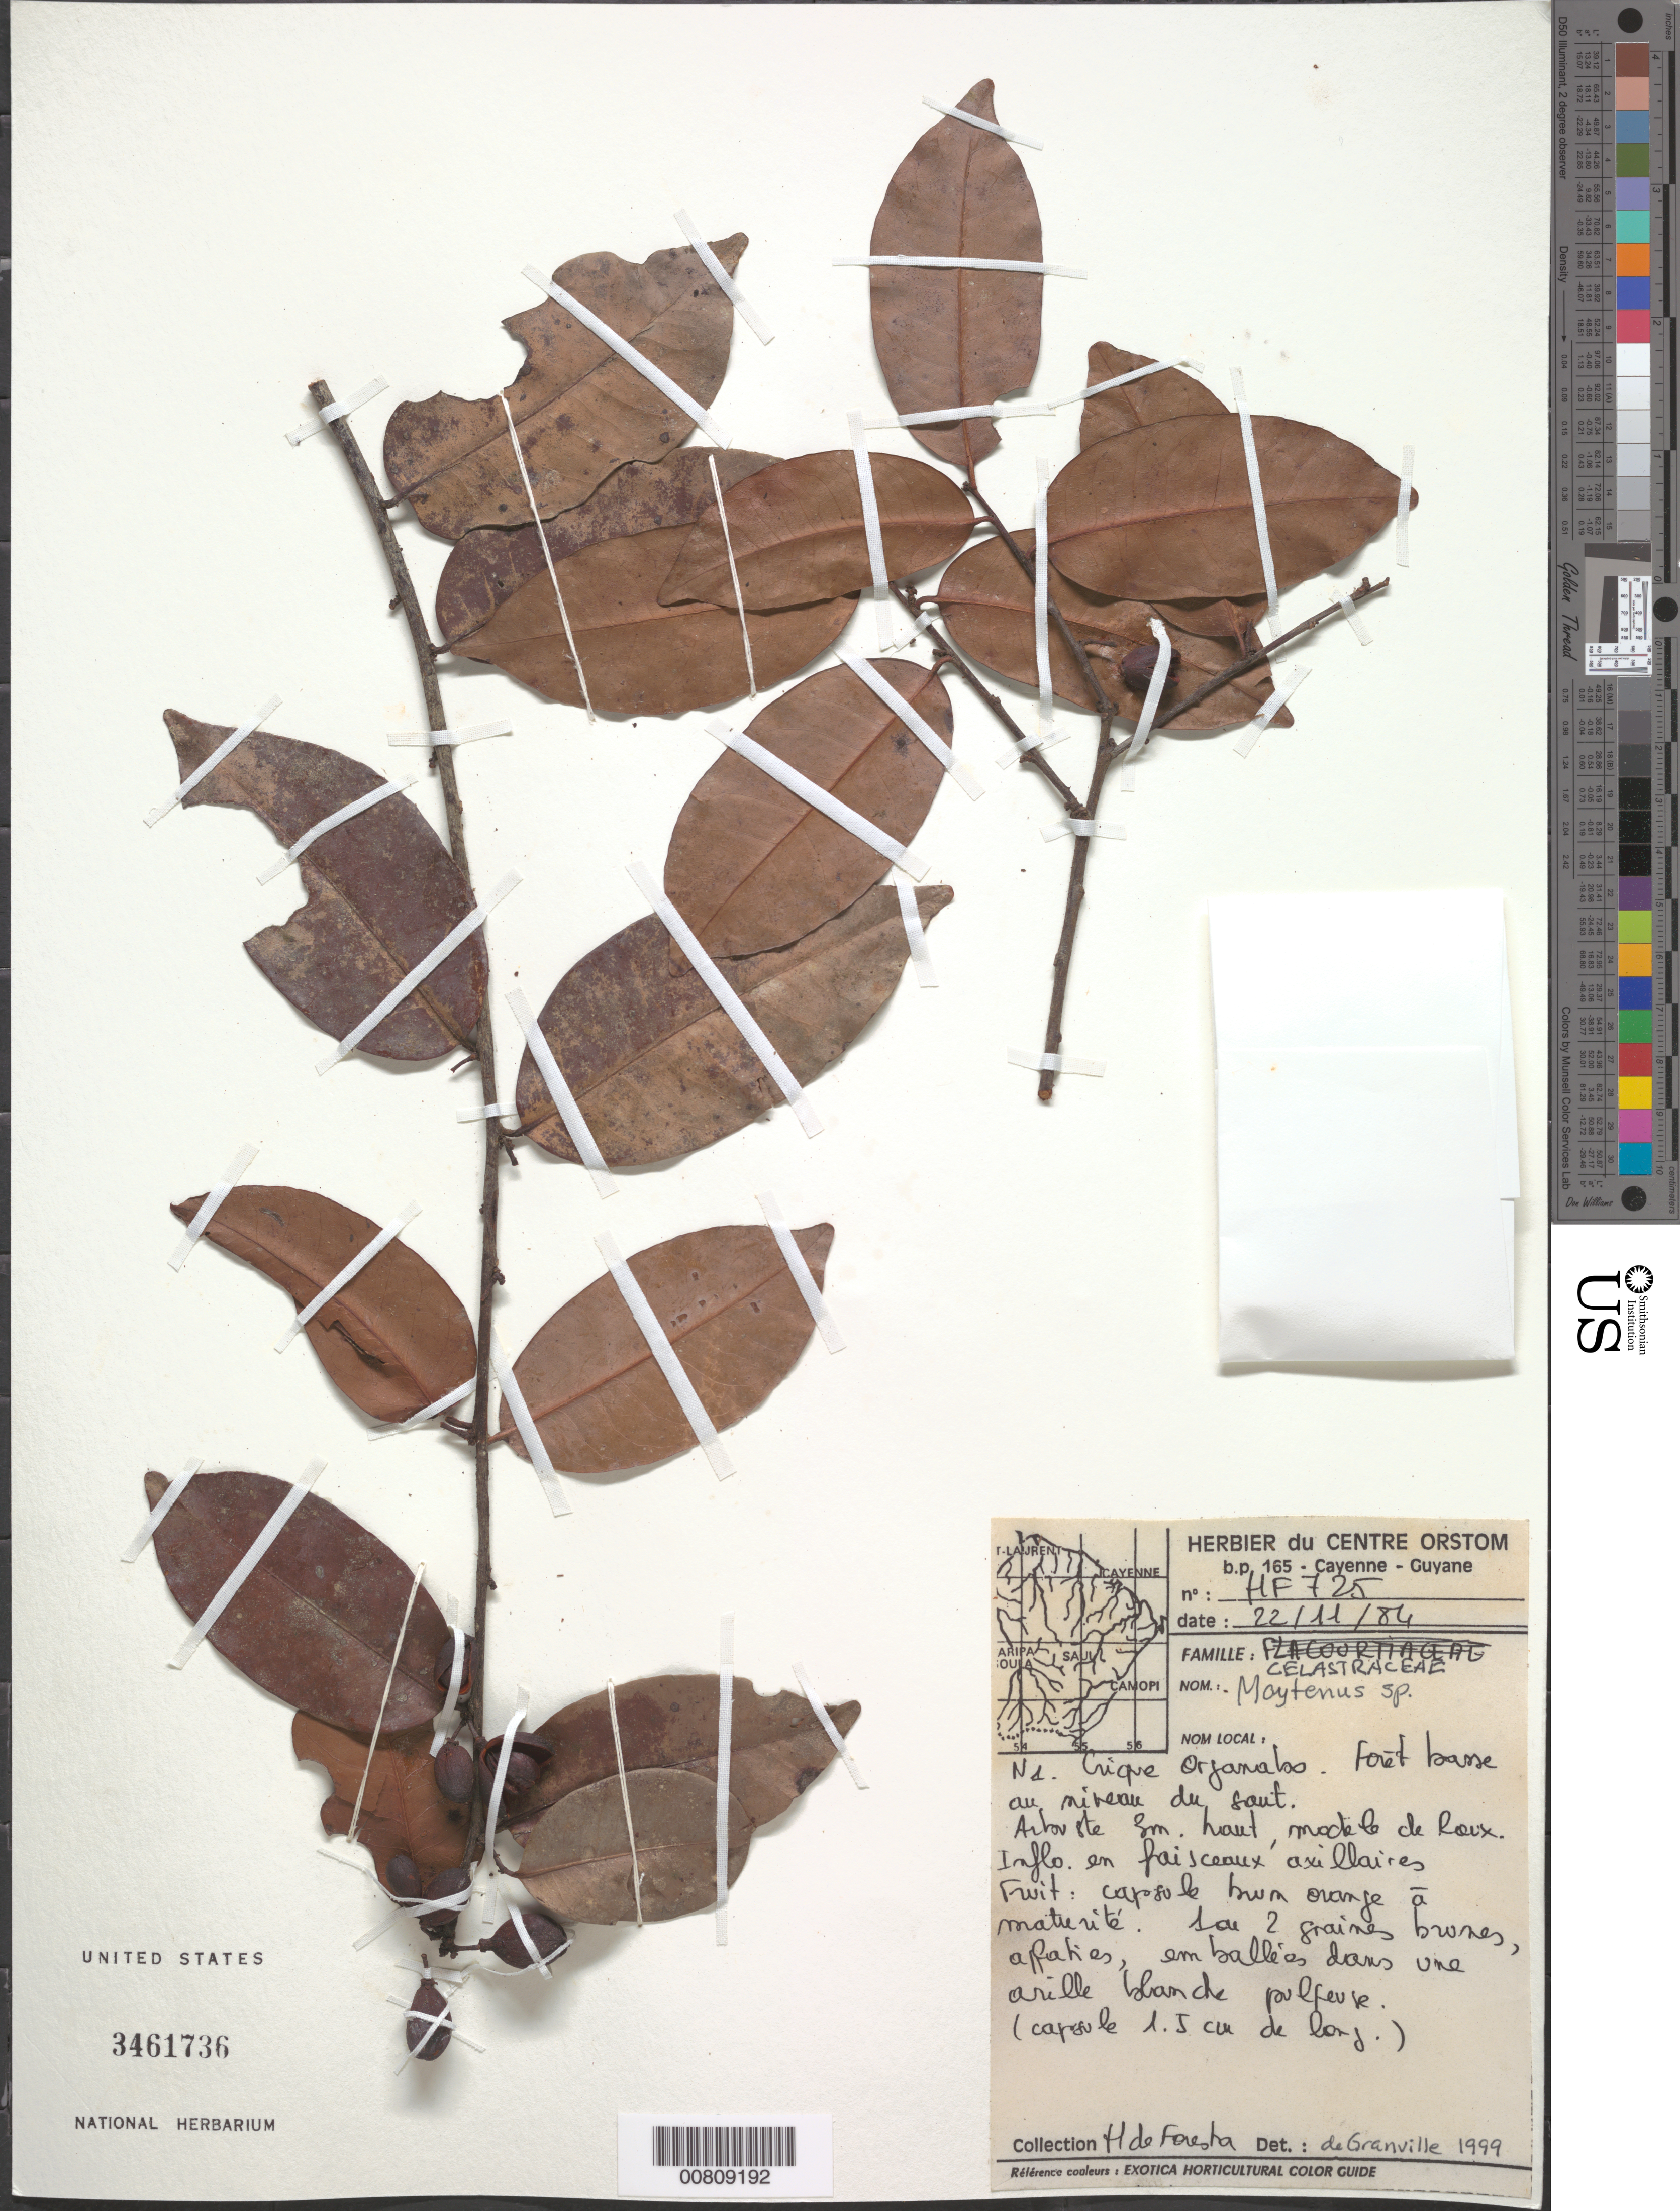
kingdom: Plantae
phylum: Tracheophyta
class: Magnoliopsida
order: Celastrales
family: Celastraceae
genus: Maytenus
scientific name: Maytenus sp.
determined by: Granville, J. J. de, (CAY), Institut de Recherche pour le Developpement (IRD) (FRENCH GUIANA)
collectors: H. de Foresta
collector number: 725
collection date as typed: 22-Nov-84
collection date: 1984-11-22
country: French Guiana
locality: Crique Organabo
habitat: Forêt basse au mireau de saut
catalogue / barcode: US 3461736